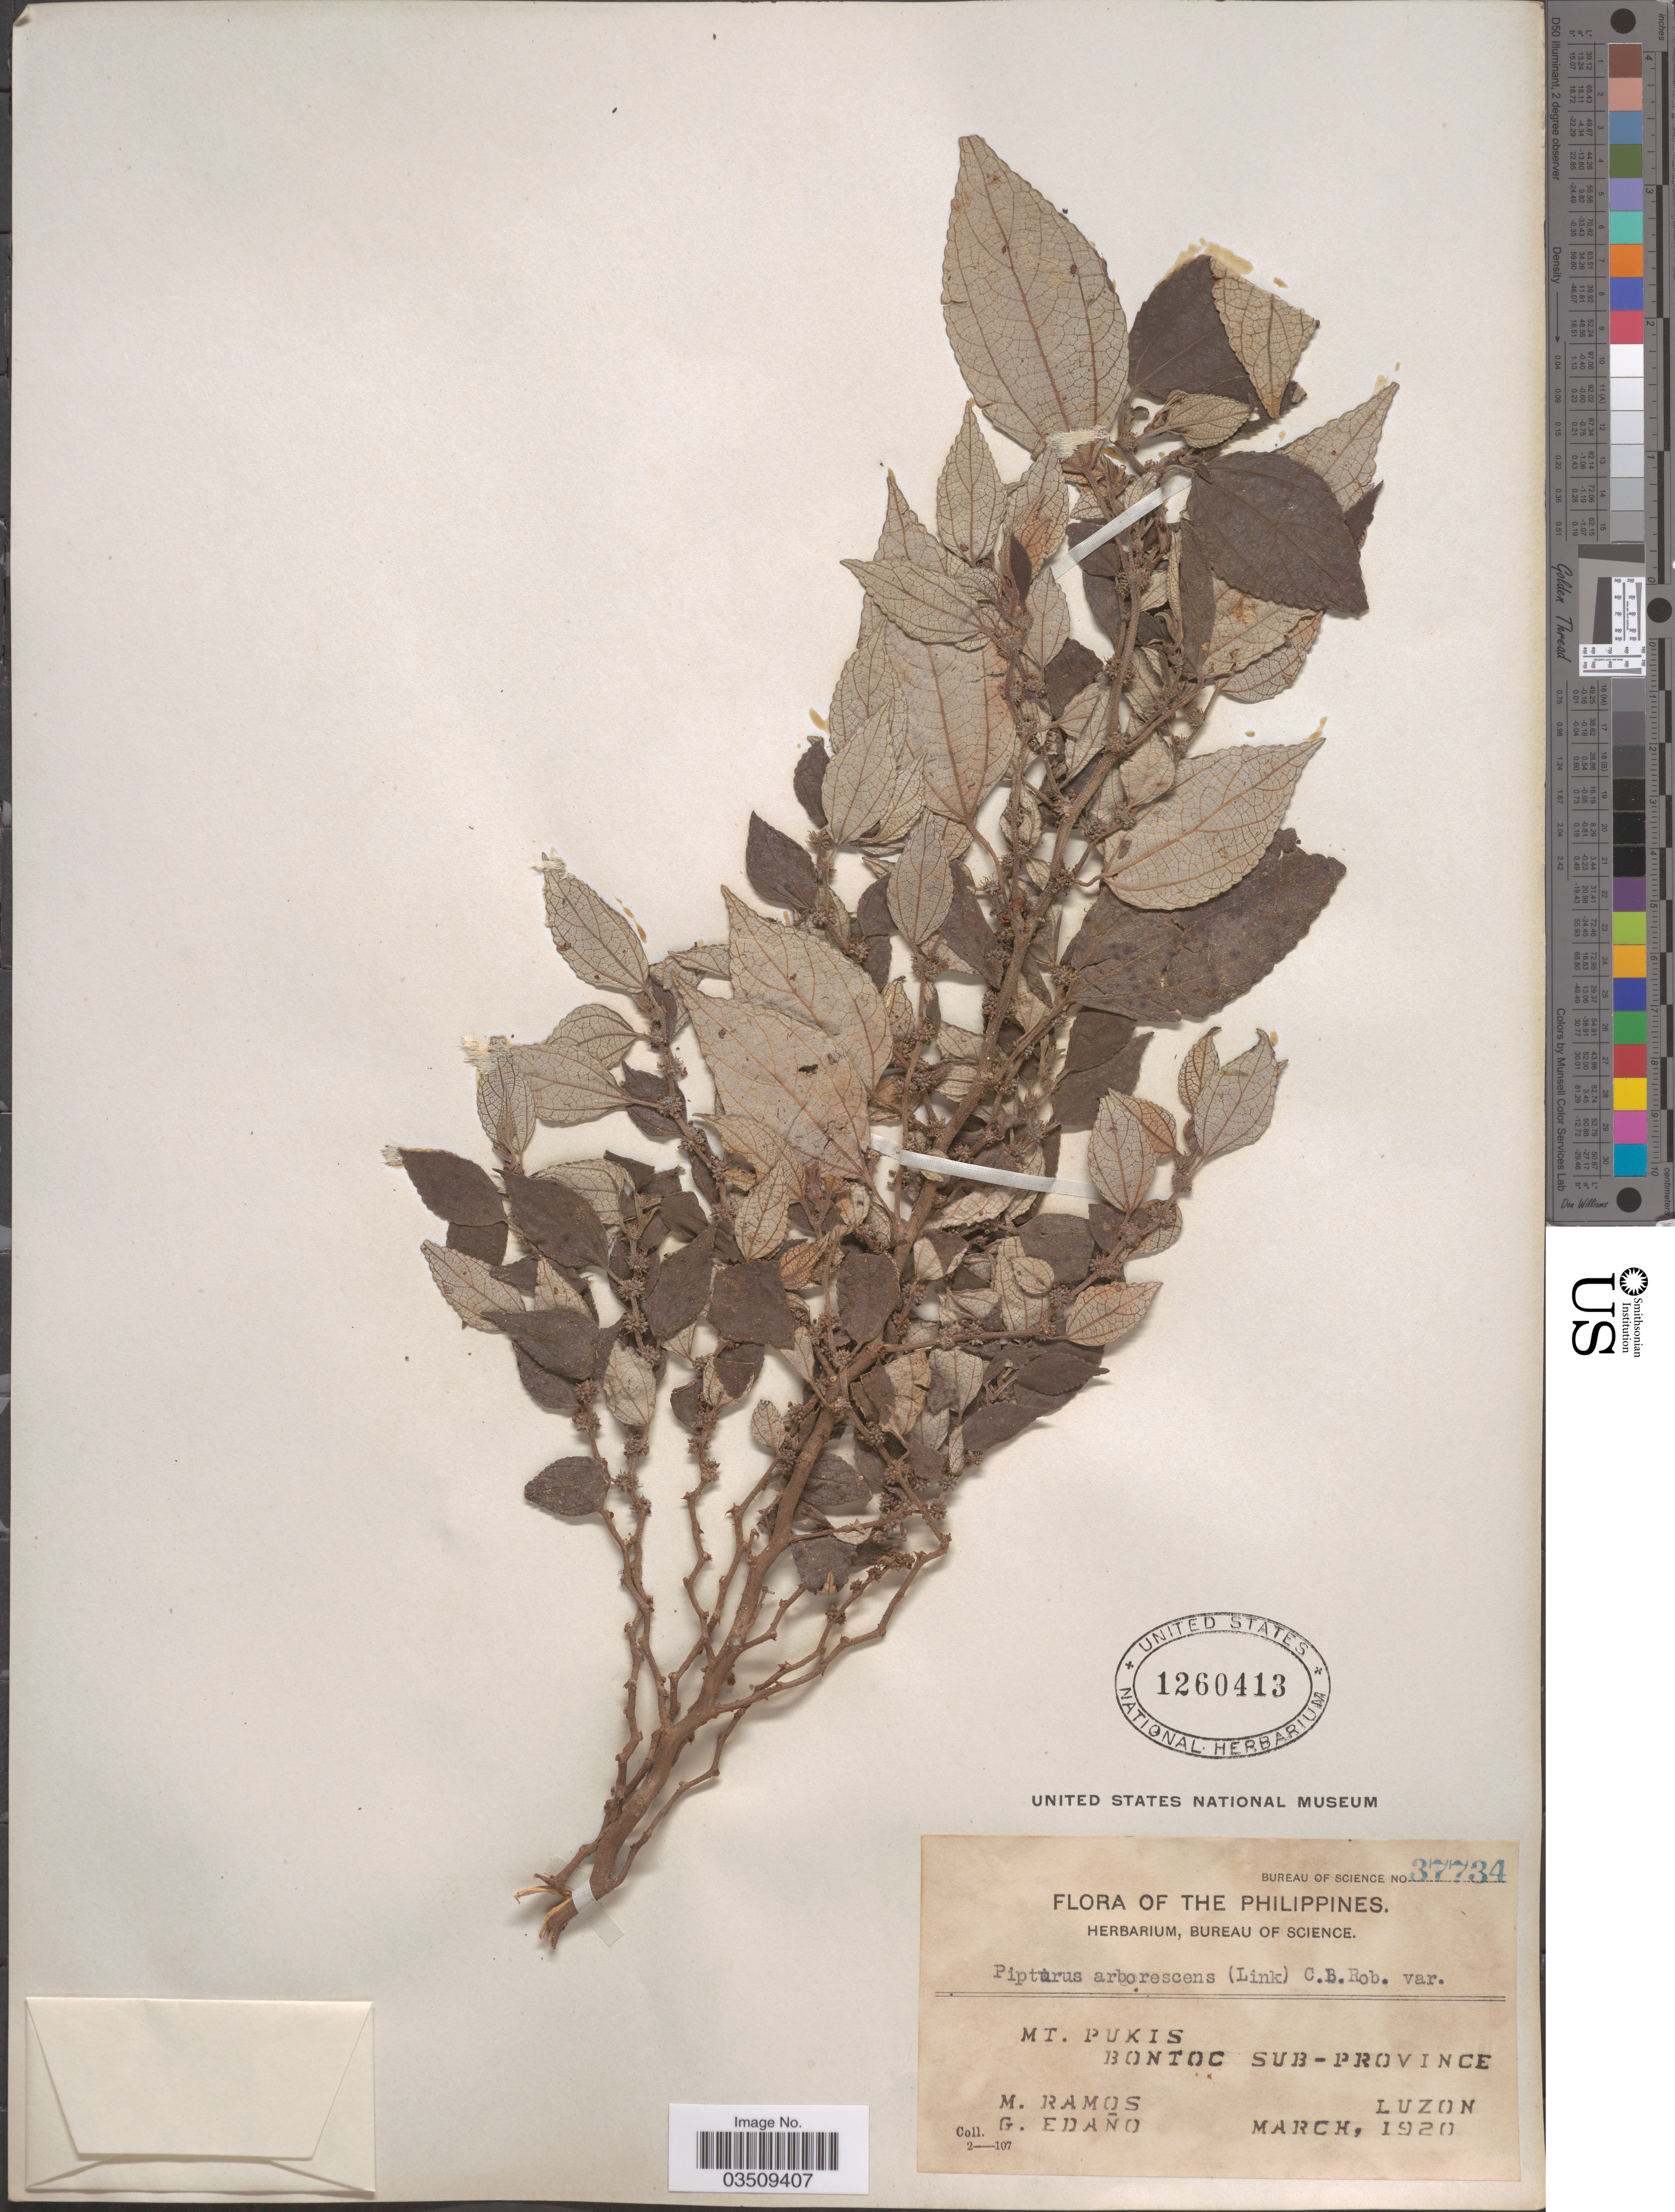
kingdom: Plantae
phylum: Tracheophyta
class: Magnoliopsida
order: Rosales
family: Urticaceae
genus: Pipturus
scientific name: Pipturus arborescens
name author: (Link) C.B. Rob.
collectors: M. Ramos & G. Edaño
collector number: Bureau of Science 37734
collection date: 1920-03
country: Philippines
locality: Mt. Pukis. Bontoc Sub-Province. Luzon.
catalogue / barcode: US 1260413